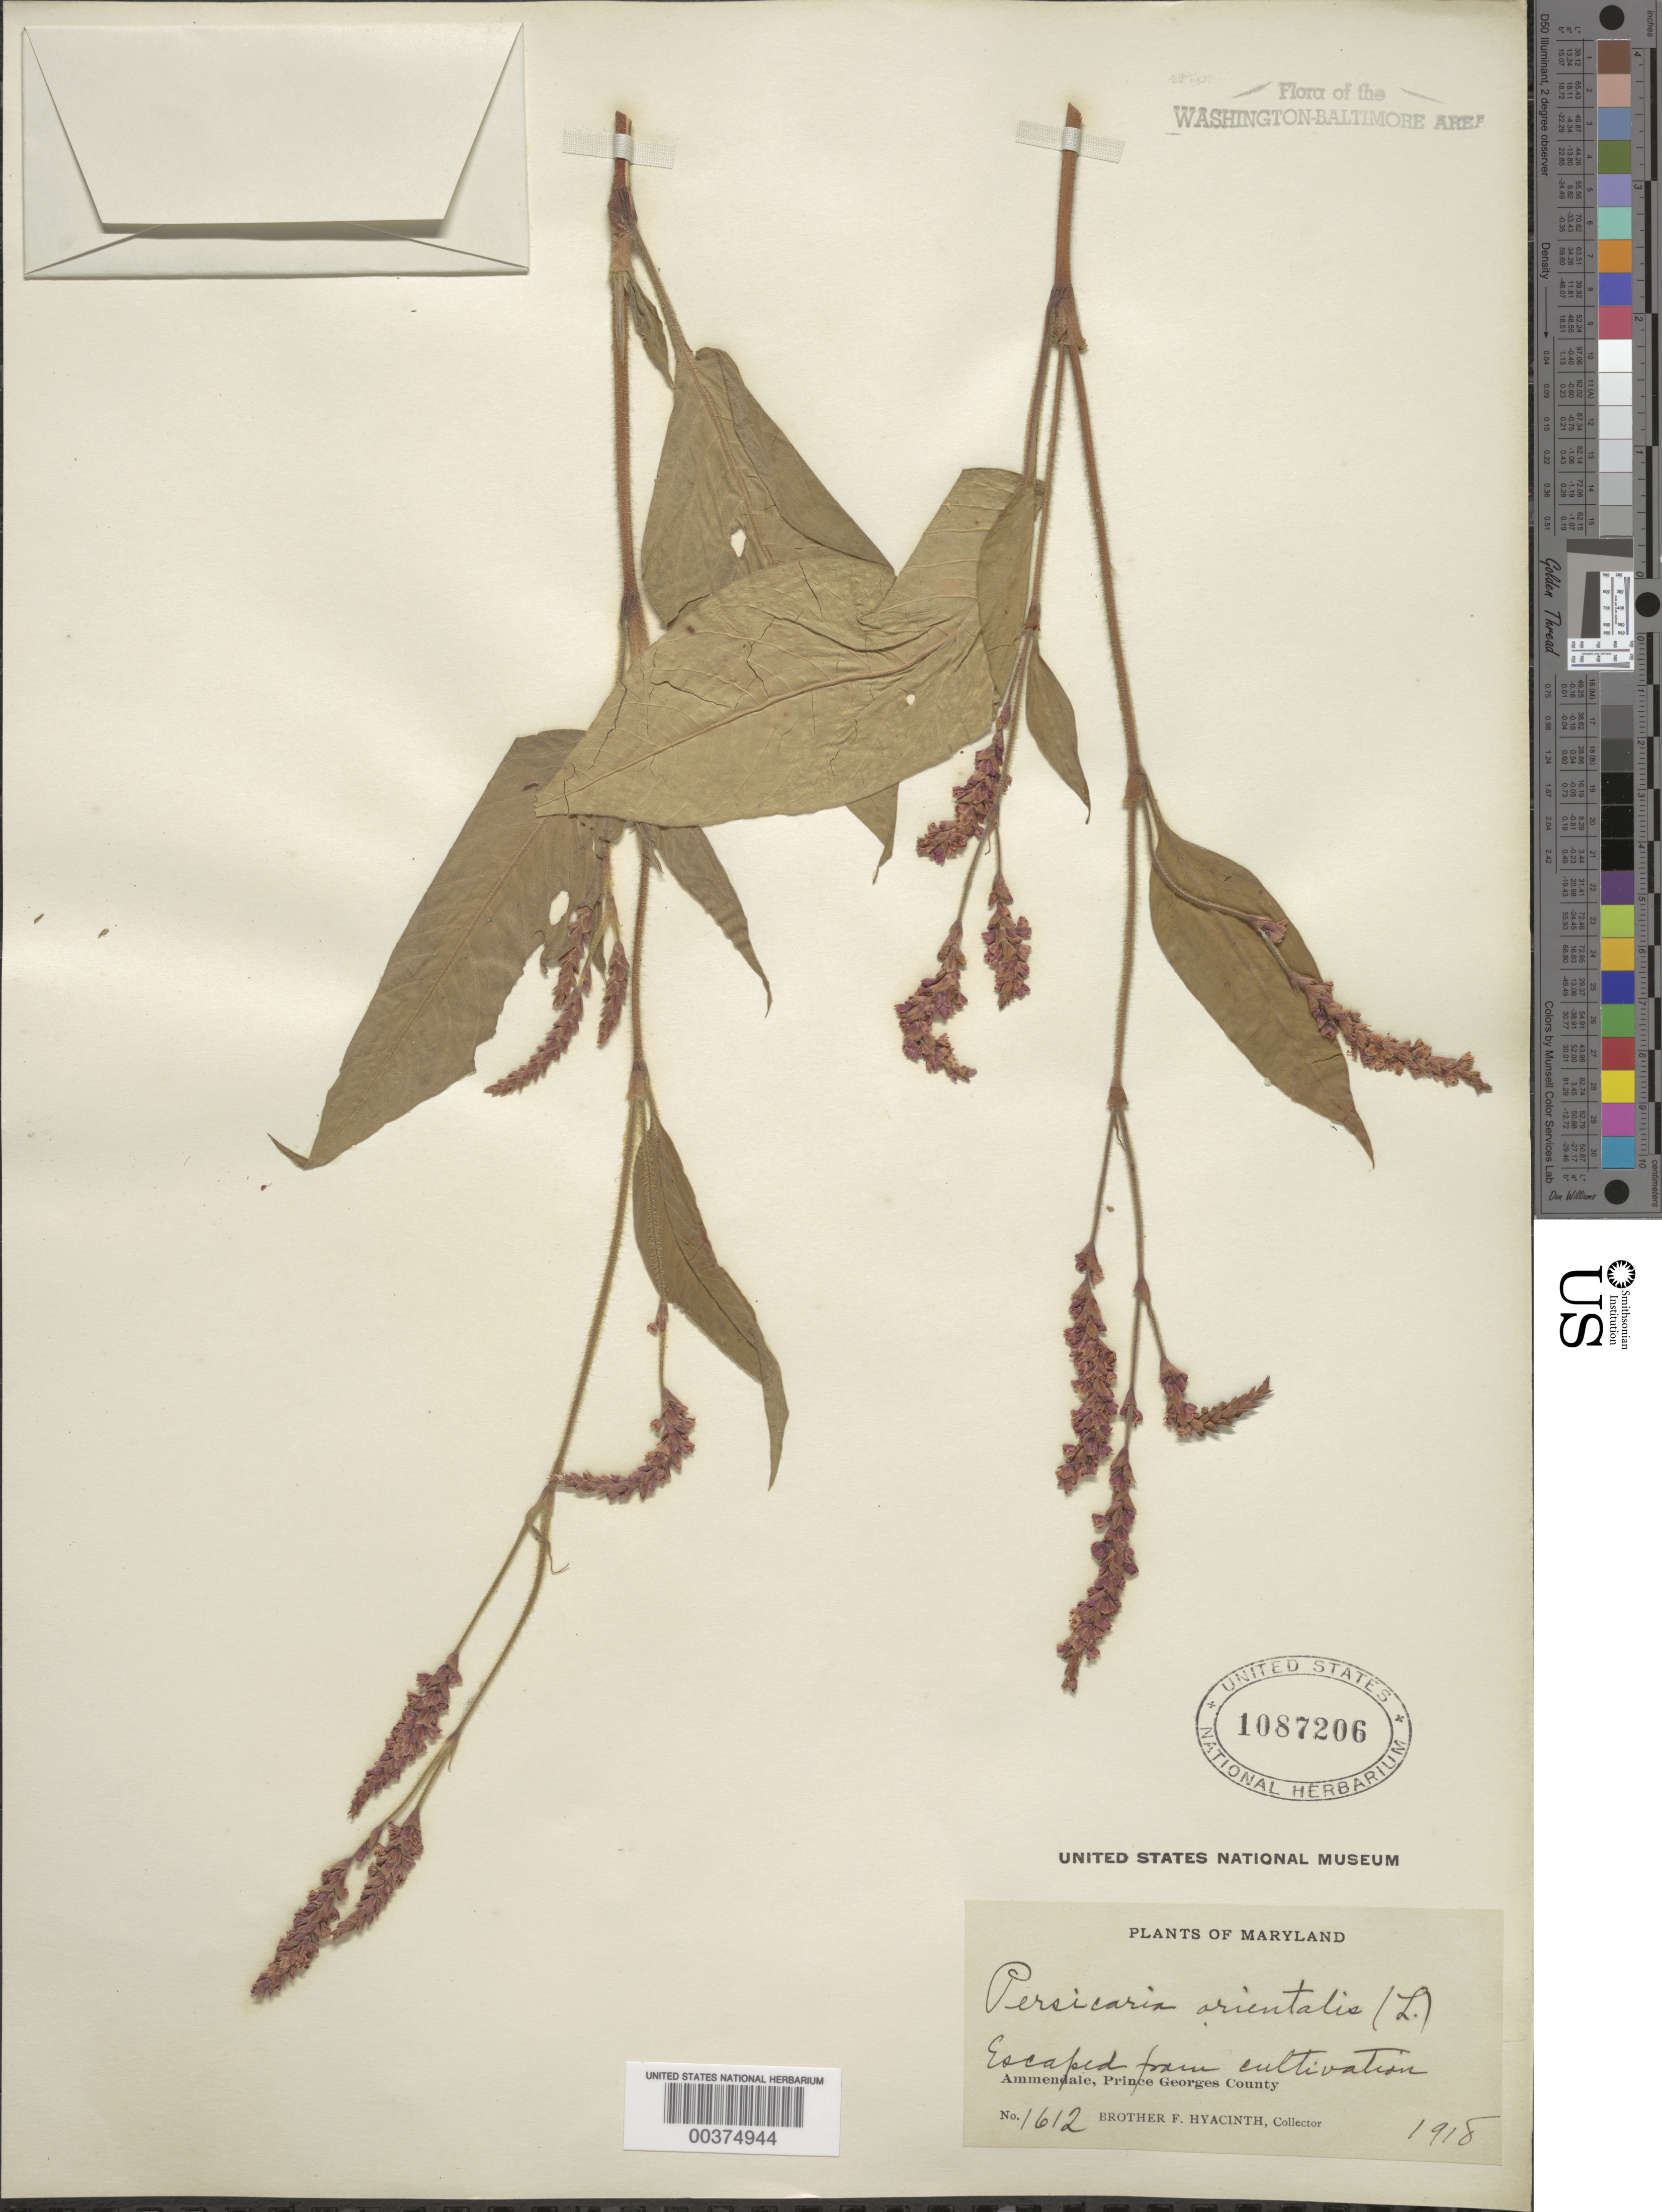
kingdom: Plantae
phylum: Tracheophyta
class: Magnoliopsida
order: Caryophyllales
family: Polygonaceae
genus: Persicaria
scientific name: Persicaria orientalis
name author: (L.) Spach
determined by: Atha, D. E.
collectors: F. Hyacinth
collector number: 1612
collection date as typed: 1918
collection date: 1918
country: United States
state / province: Maryland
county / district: Prince George's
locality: Ammendale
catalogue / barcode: US 1087206